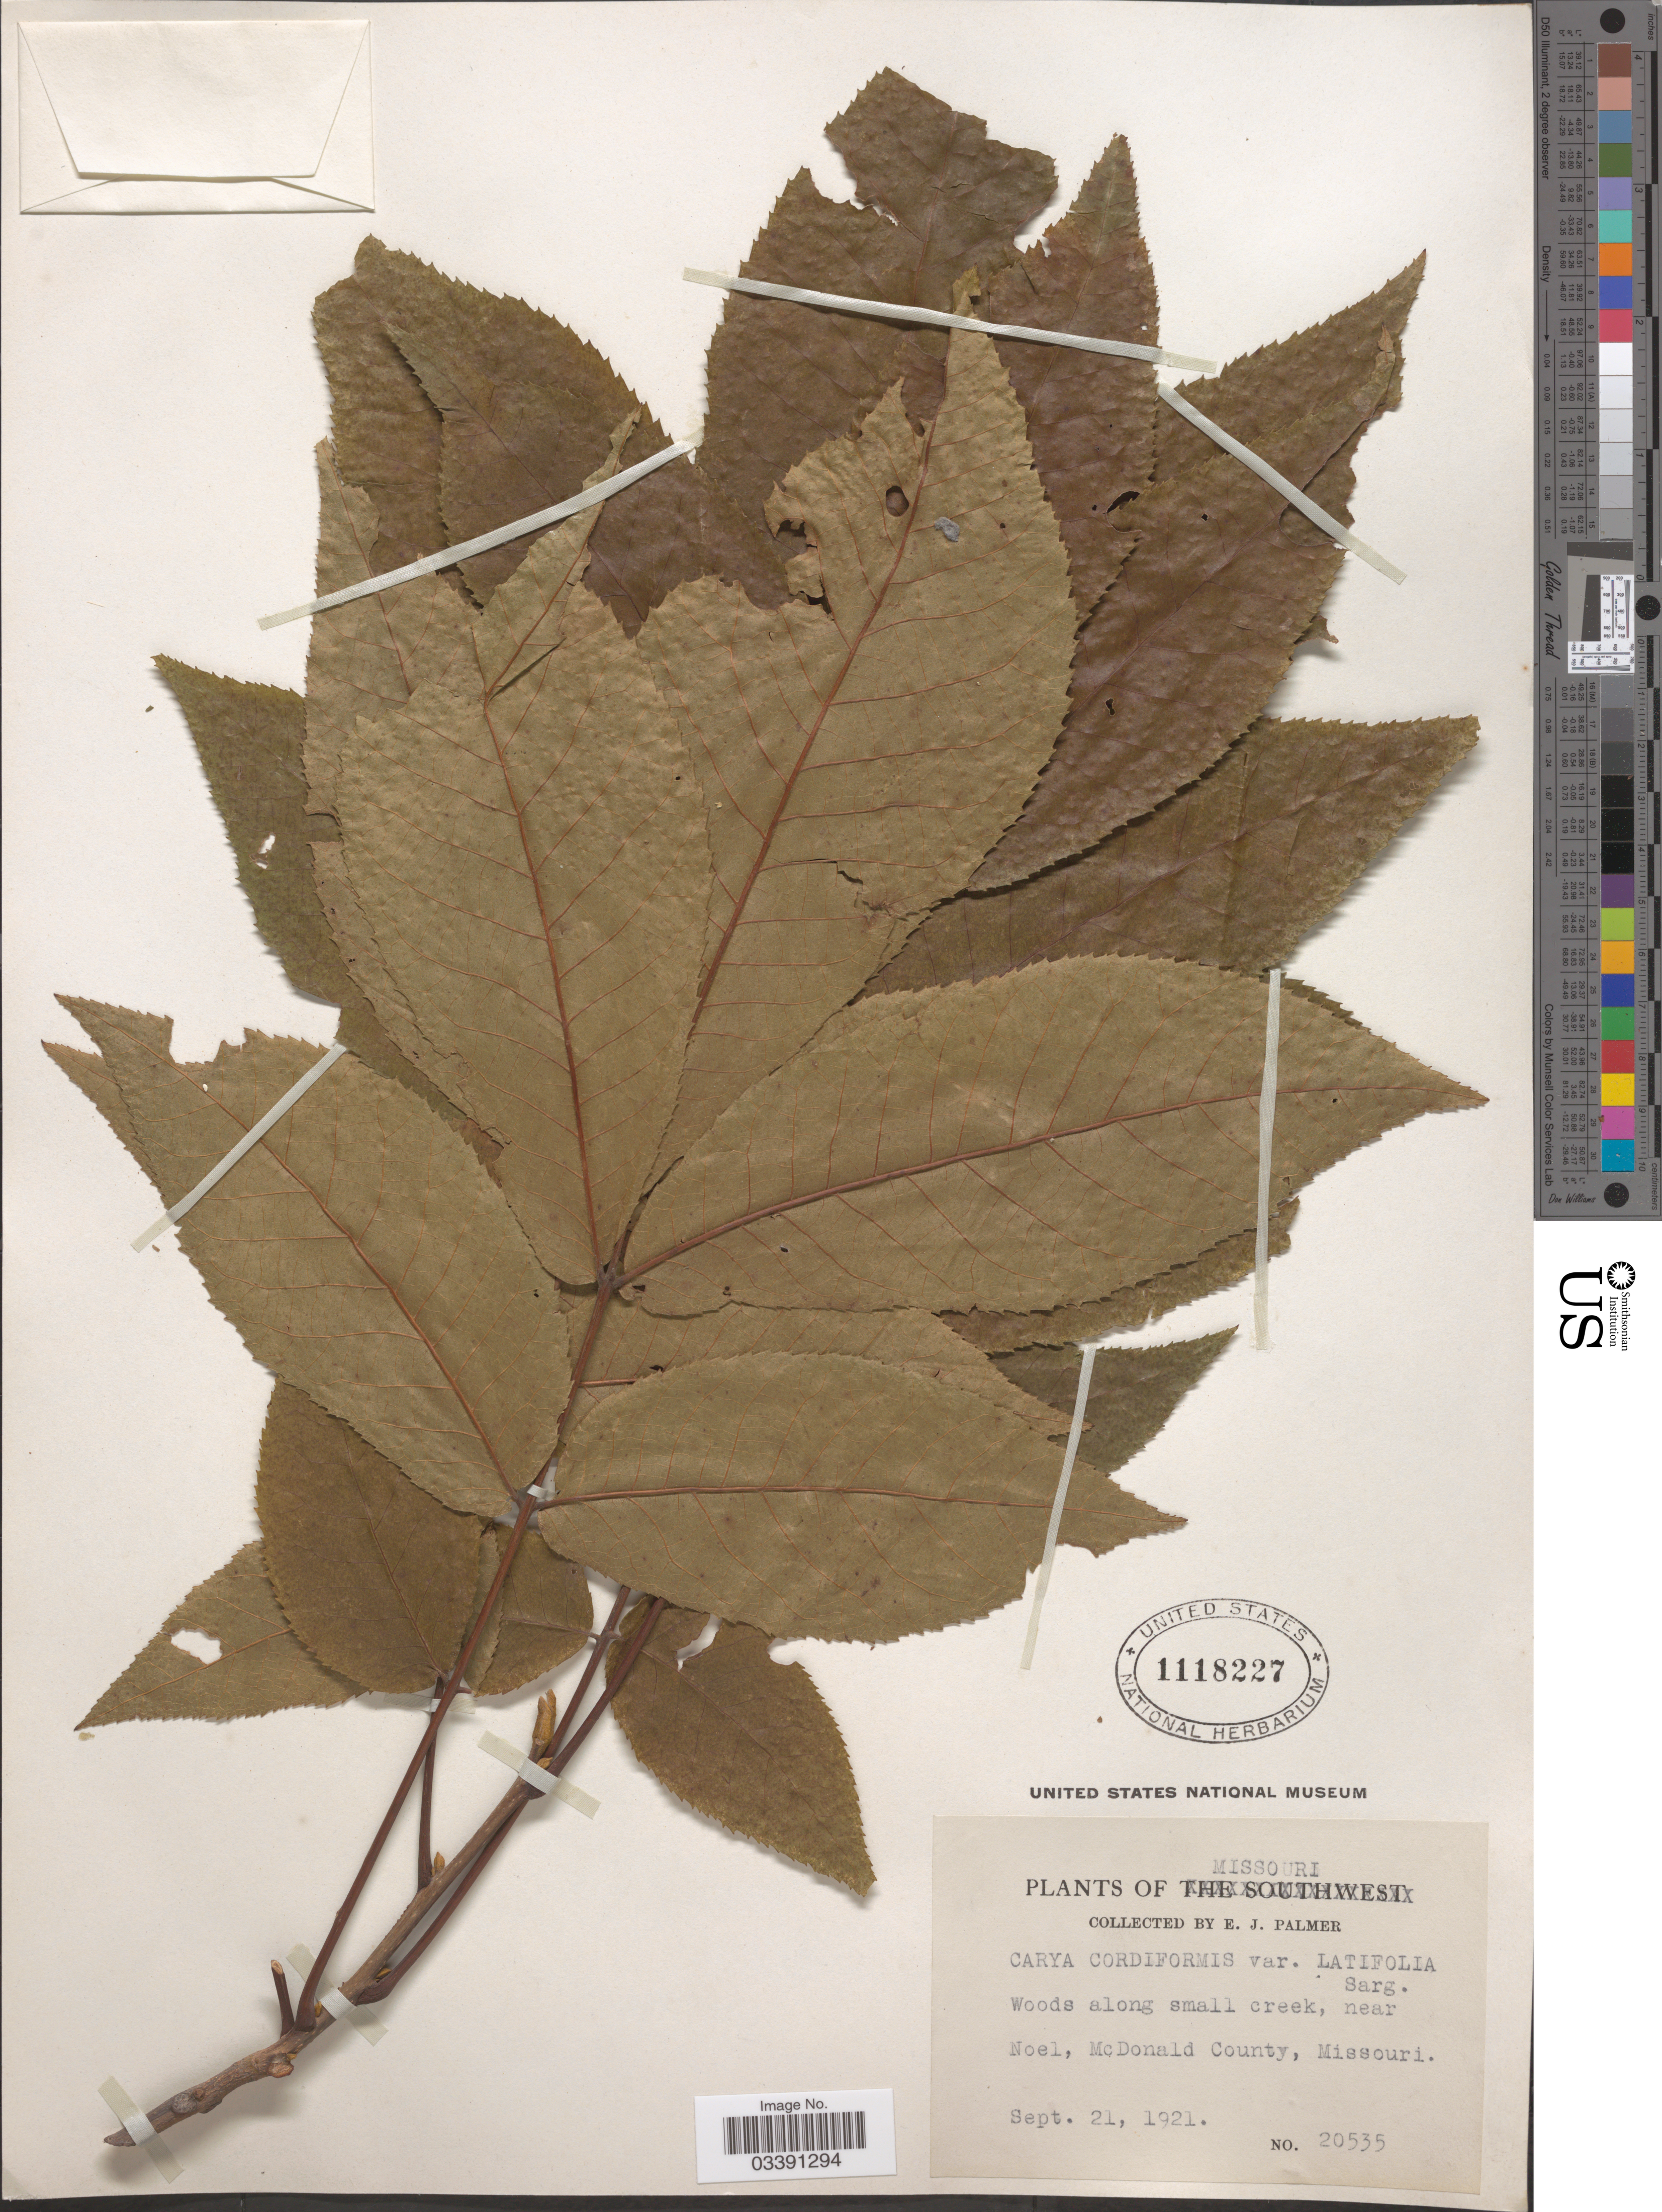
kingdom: Plantae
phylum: Tracheophyta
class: Magnoliopsida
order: Fagales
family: Juglandaceae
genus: Carya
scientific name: Carya cordiformis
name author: (Wangenh.) K. Koch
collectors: E. J. Palmer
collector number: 20535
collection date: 1921-09-21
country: United States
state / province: Missouri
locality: Woods along small creek, near Noel, McDonald County.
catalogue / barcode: US 1118227